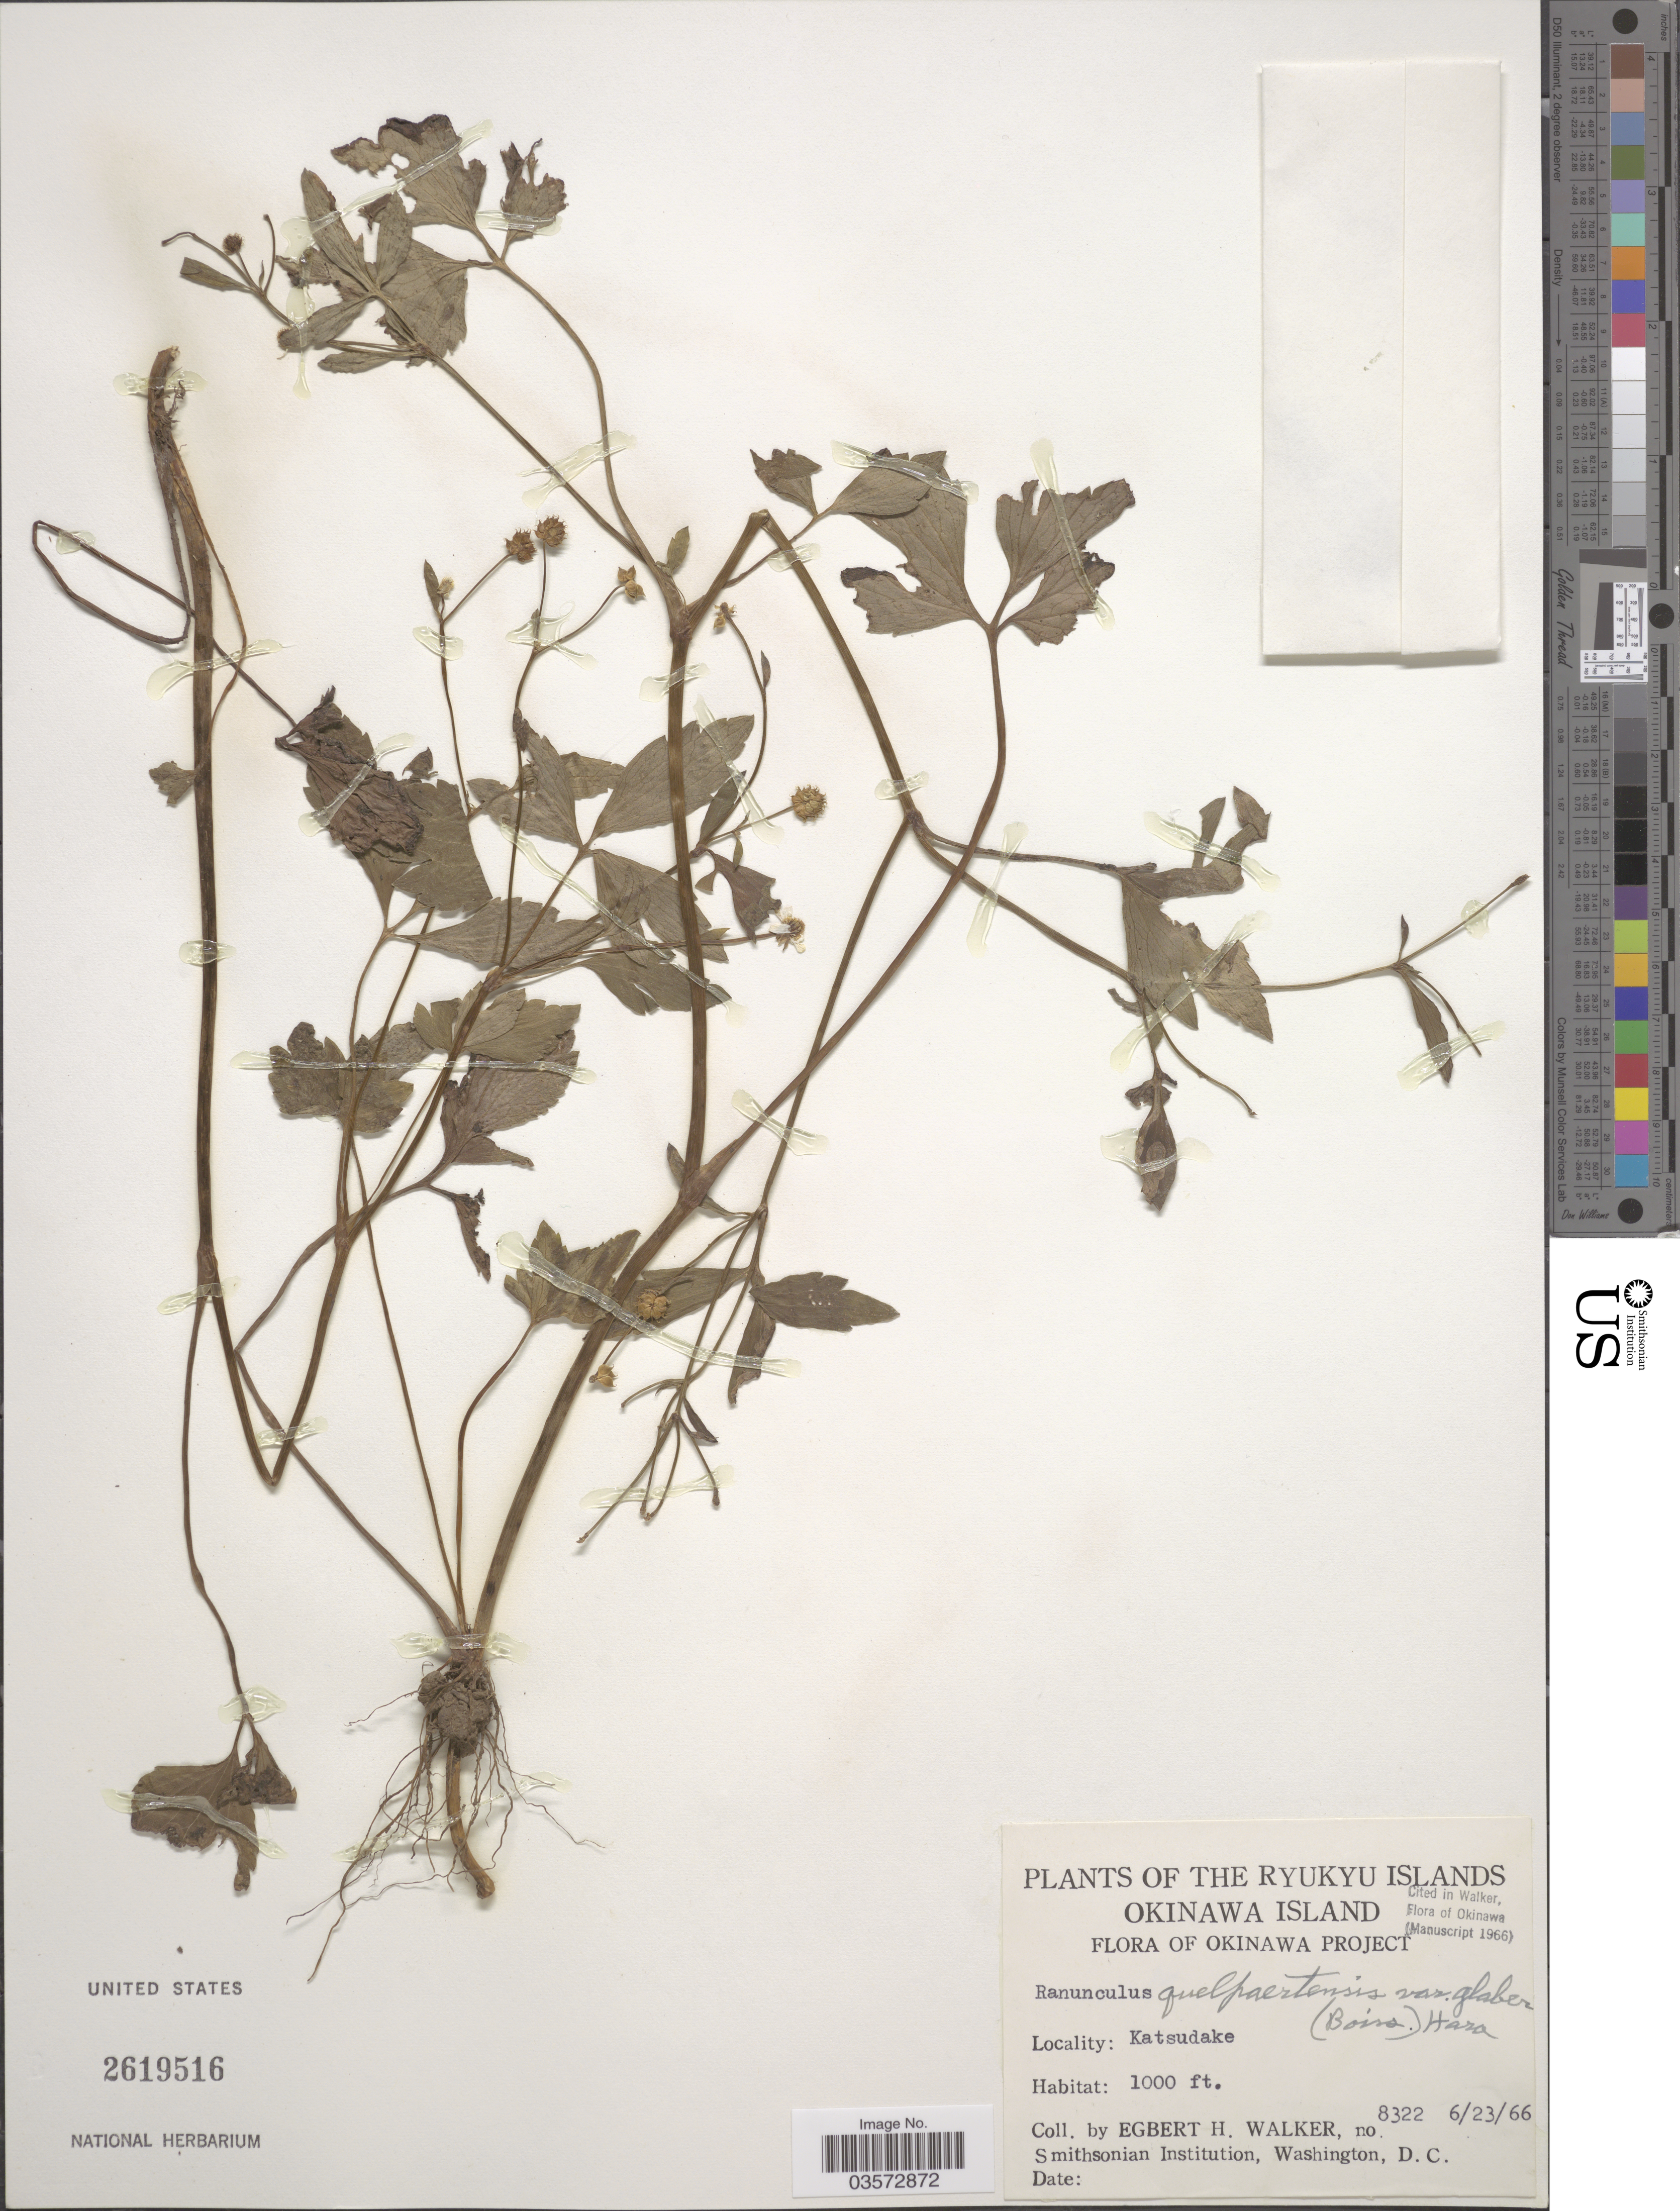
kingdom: Plantae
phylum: Tracheophyta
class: Magnoliopsida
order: Ranunculales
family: Ranunculaceae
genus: Ranunculus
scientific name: Ranunculus quelpaertensis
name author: Nakai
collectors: E. H. Walker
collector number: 8322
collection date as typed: Transcribed d/m/y: 23/6/66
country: Japan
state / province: Okinawa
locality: Ryukyu Islands. Katsudake.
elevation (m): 305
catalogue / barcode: US 2619516